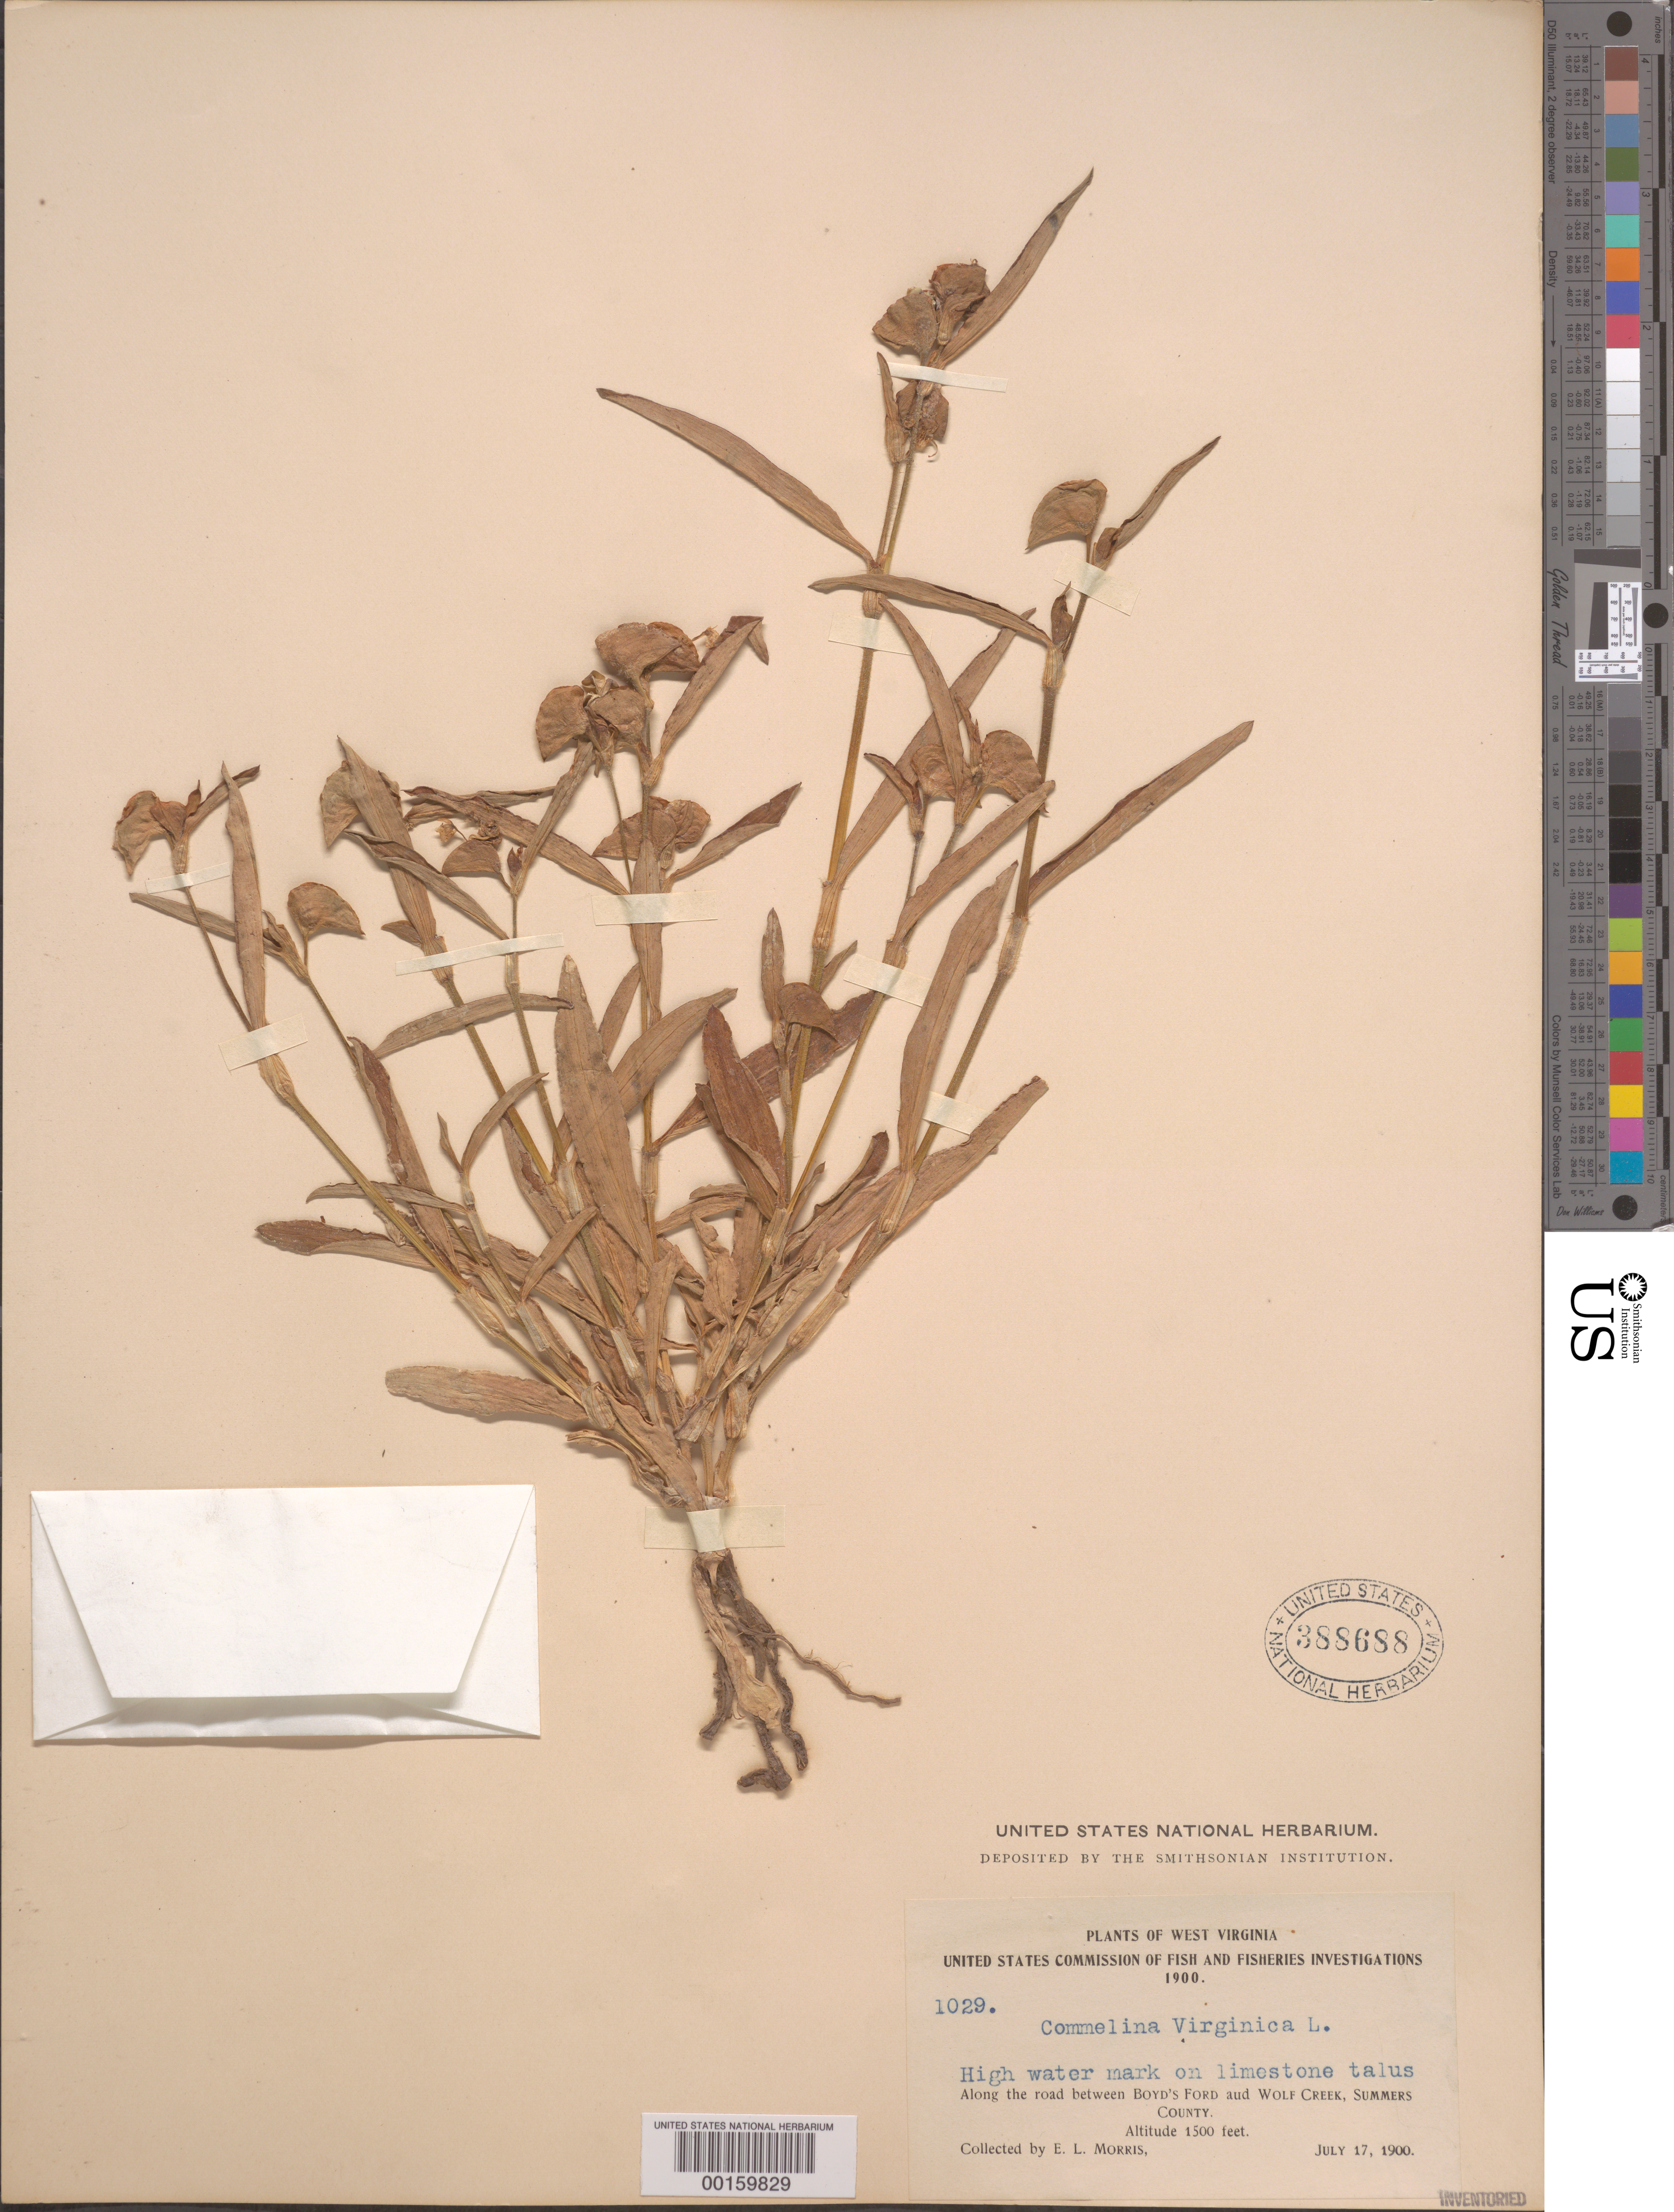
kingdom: Plantae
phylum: Tracheophyta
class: Liliopsida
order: Commelinales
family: Commelinaceae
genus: Commelina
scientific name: Commelina erecta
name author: L.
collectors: C. Morris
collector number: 1029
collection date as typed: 17 Jul 1900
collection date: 1900-07-17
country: United States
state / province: West Virginia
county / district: Summers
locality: Between boyd's ford and wolf creek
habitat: On limestone talus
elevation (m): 458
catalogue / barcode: US 388688